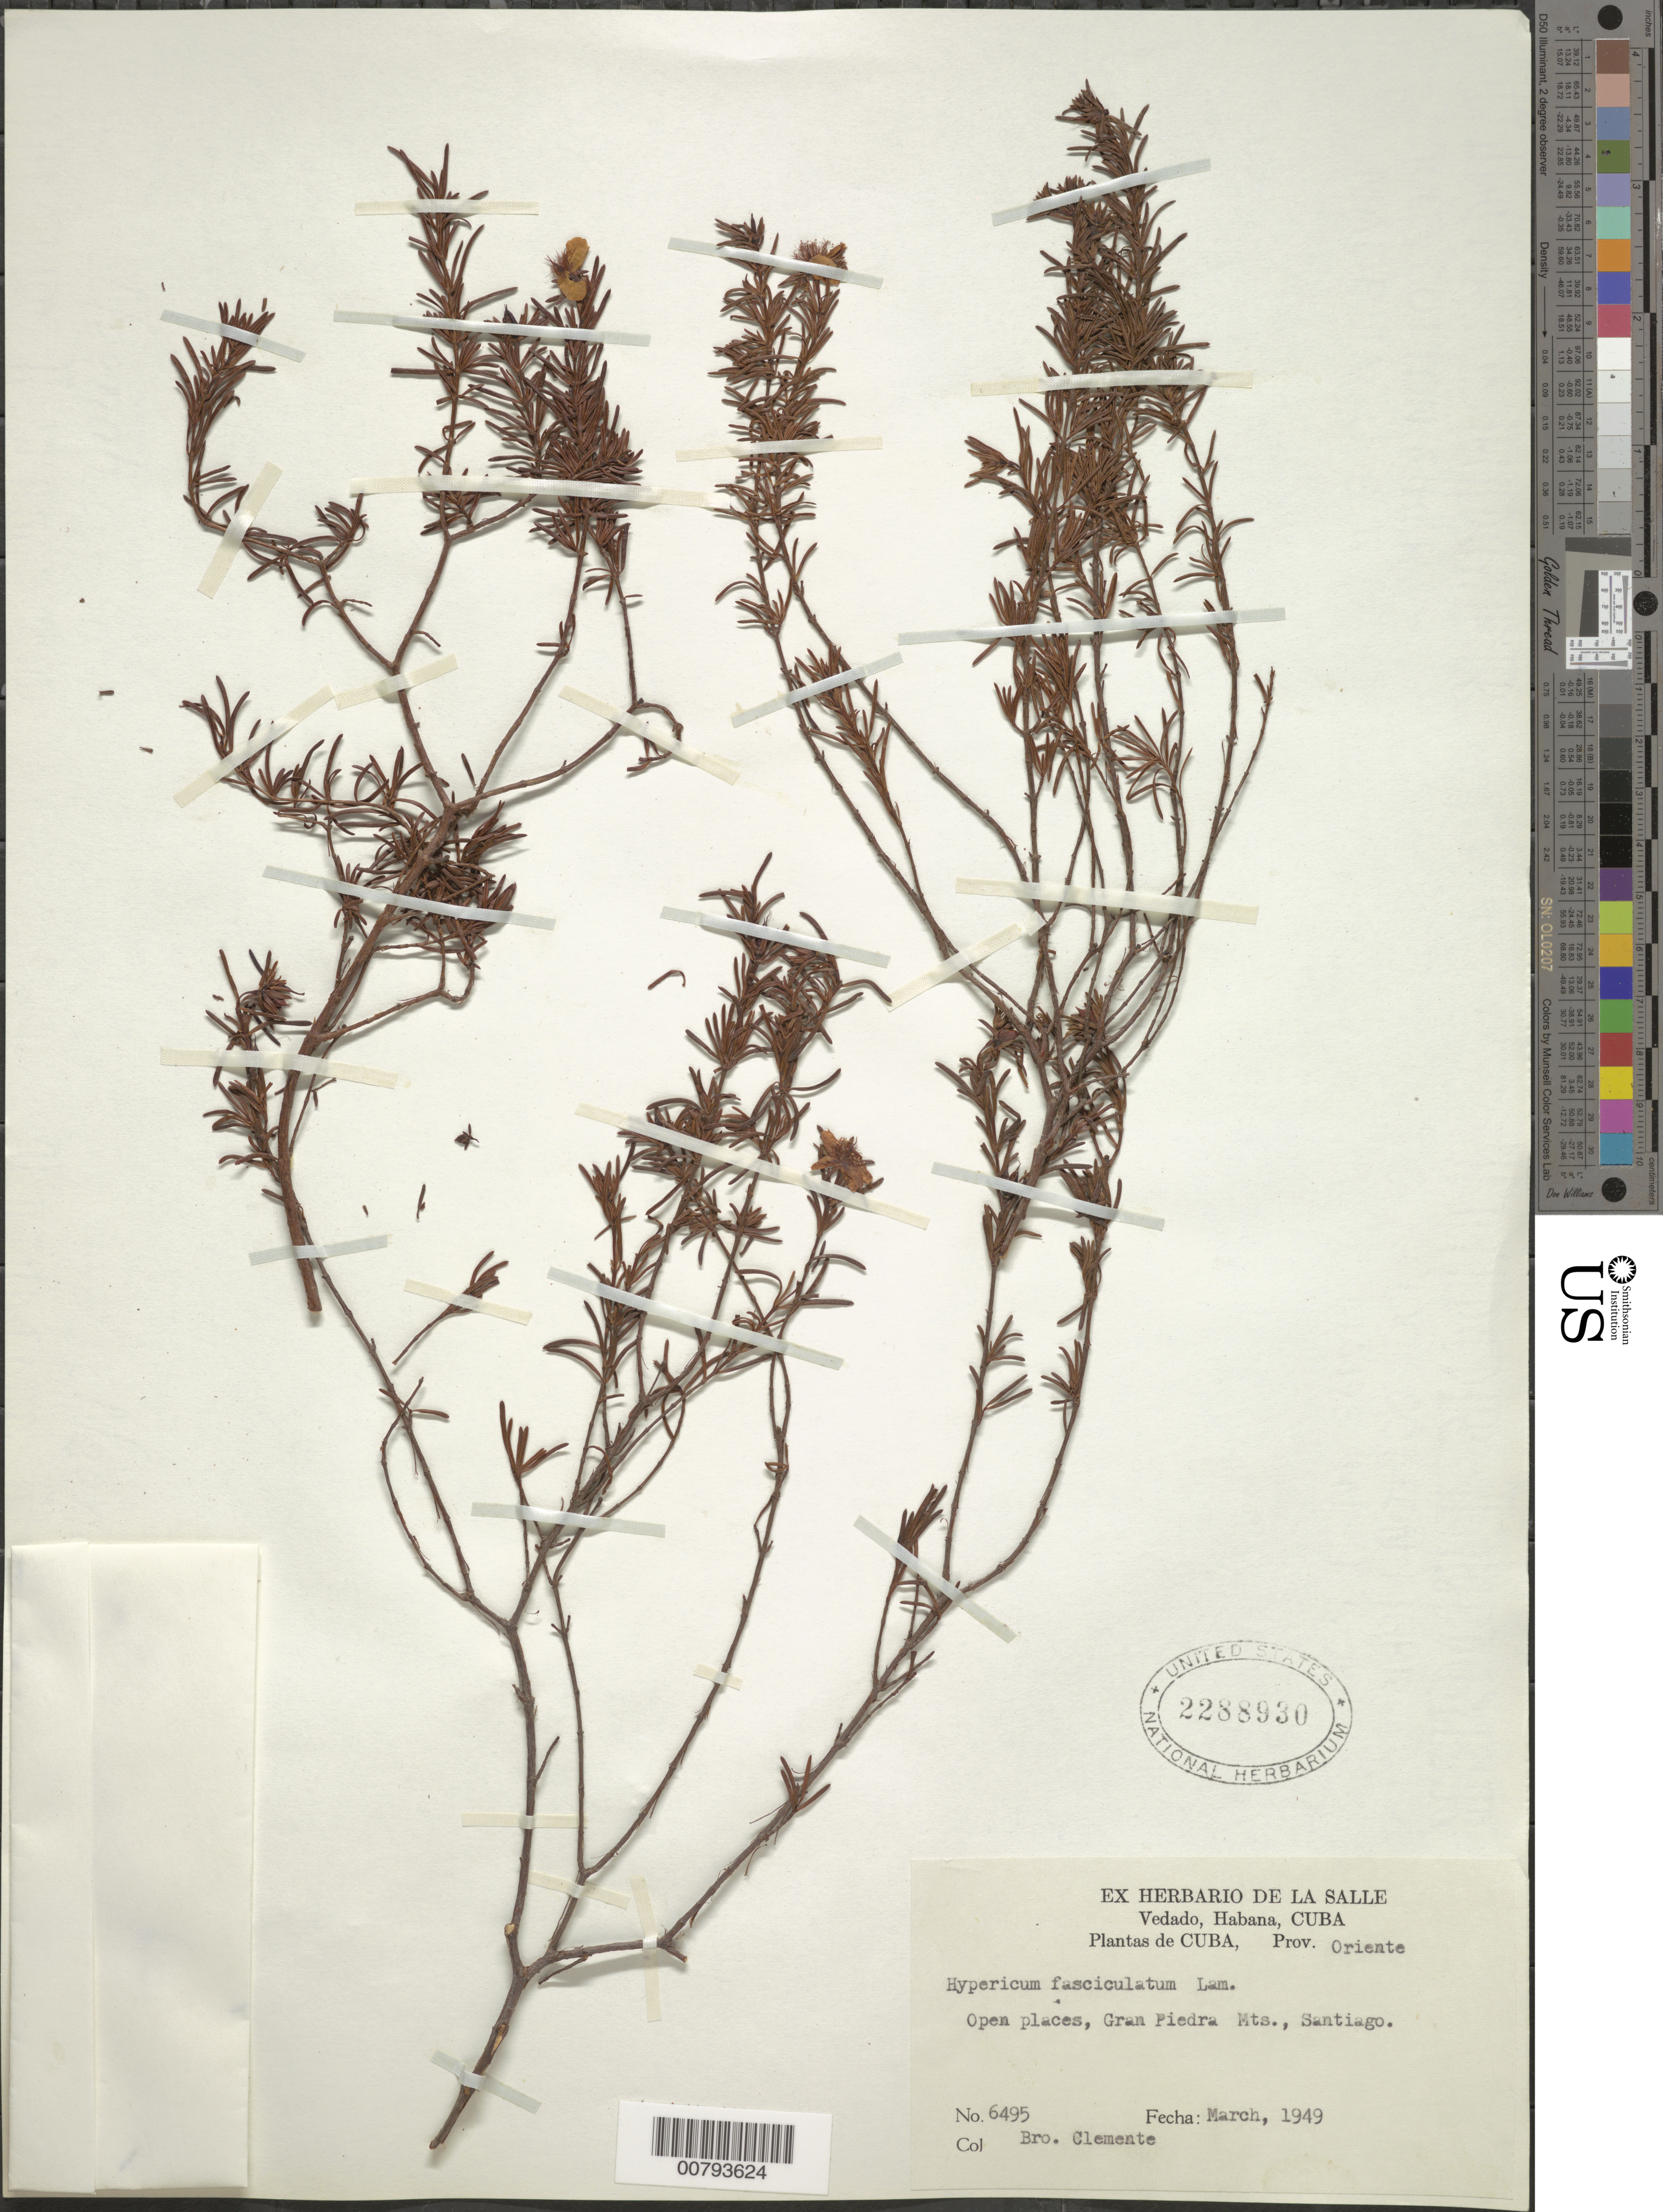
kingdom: Plantae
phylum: Tracheophyta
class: Magnoliopsida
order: Malpighiales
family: Hypericaceae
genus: Hypericum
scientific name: Hypericum fasciculatum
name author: Lam.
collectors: Bro. Clemente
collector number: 6495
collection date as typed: Mar 1949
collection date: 1949-03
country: Cuba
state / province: Oriente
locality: Gran Piedra Mts., Santiago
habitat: Open places in mountains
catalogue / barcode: US 2288930